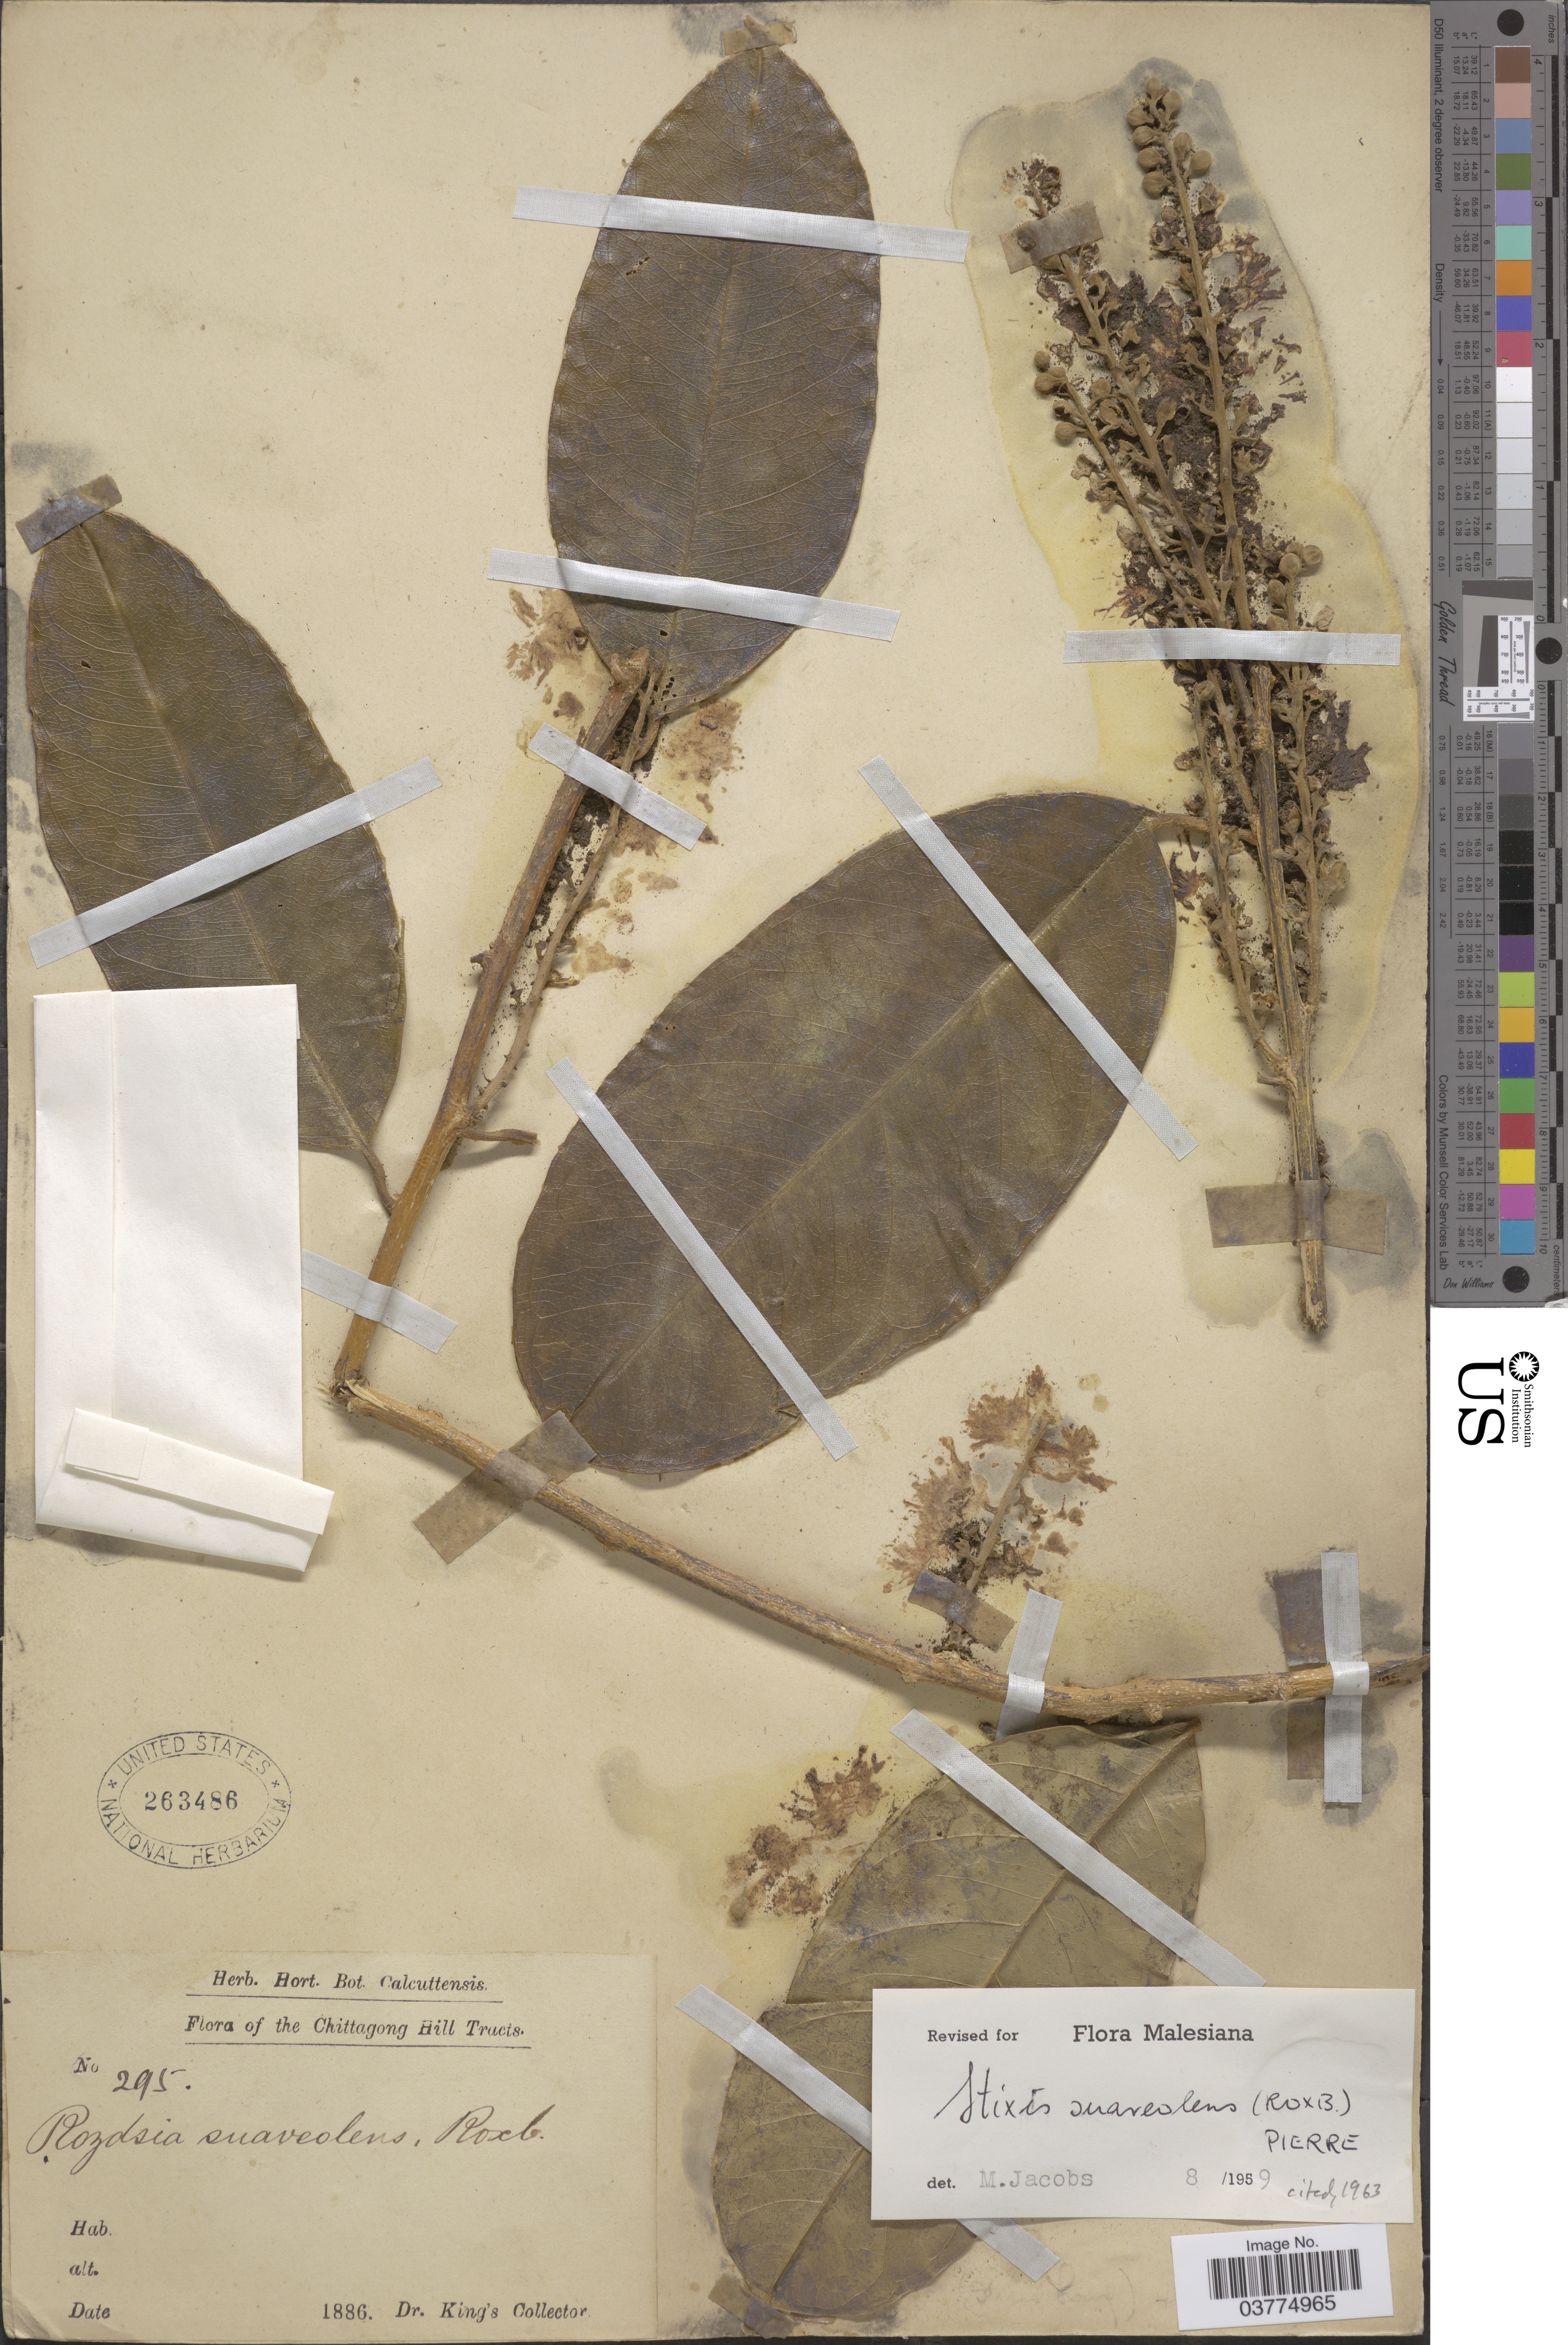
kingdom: Plantae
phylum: Tracheophyta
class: Magnoliopsida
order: Brassicales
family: Stixaceae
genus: Stixis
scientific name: Stixis suaveolens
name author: (Roxburgh) Baill.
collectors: Dr. King's collector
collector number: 295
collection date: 1886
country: Bangladesh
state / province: Chittagong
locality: The Chittagong Hill Tracts.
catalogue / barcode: US 263486